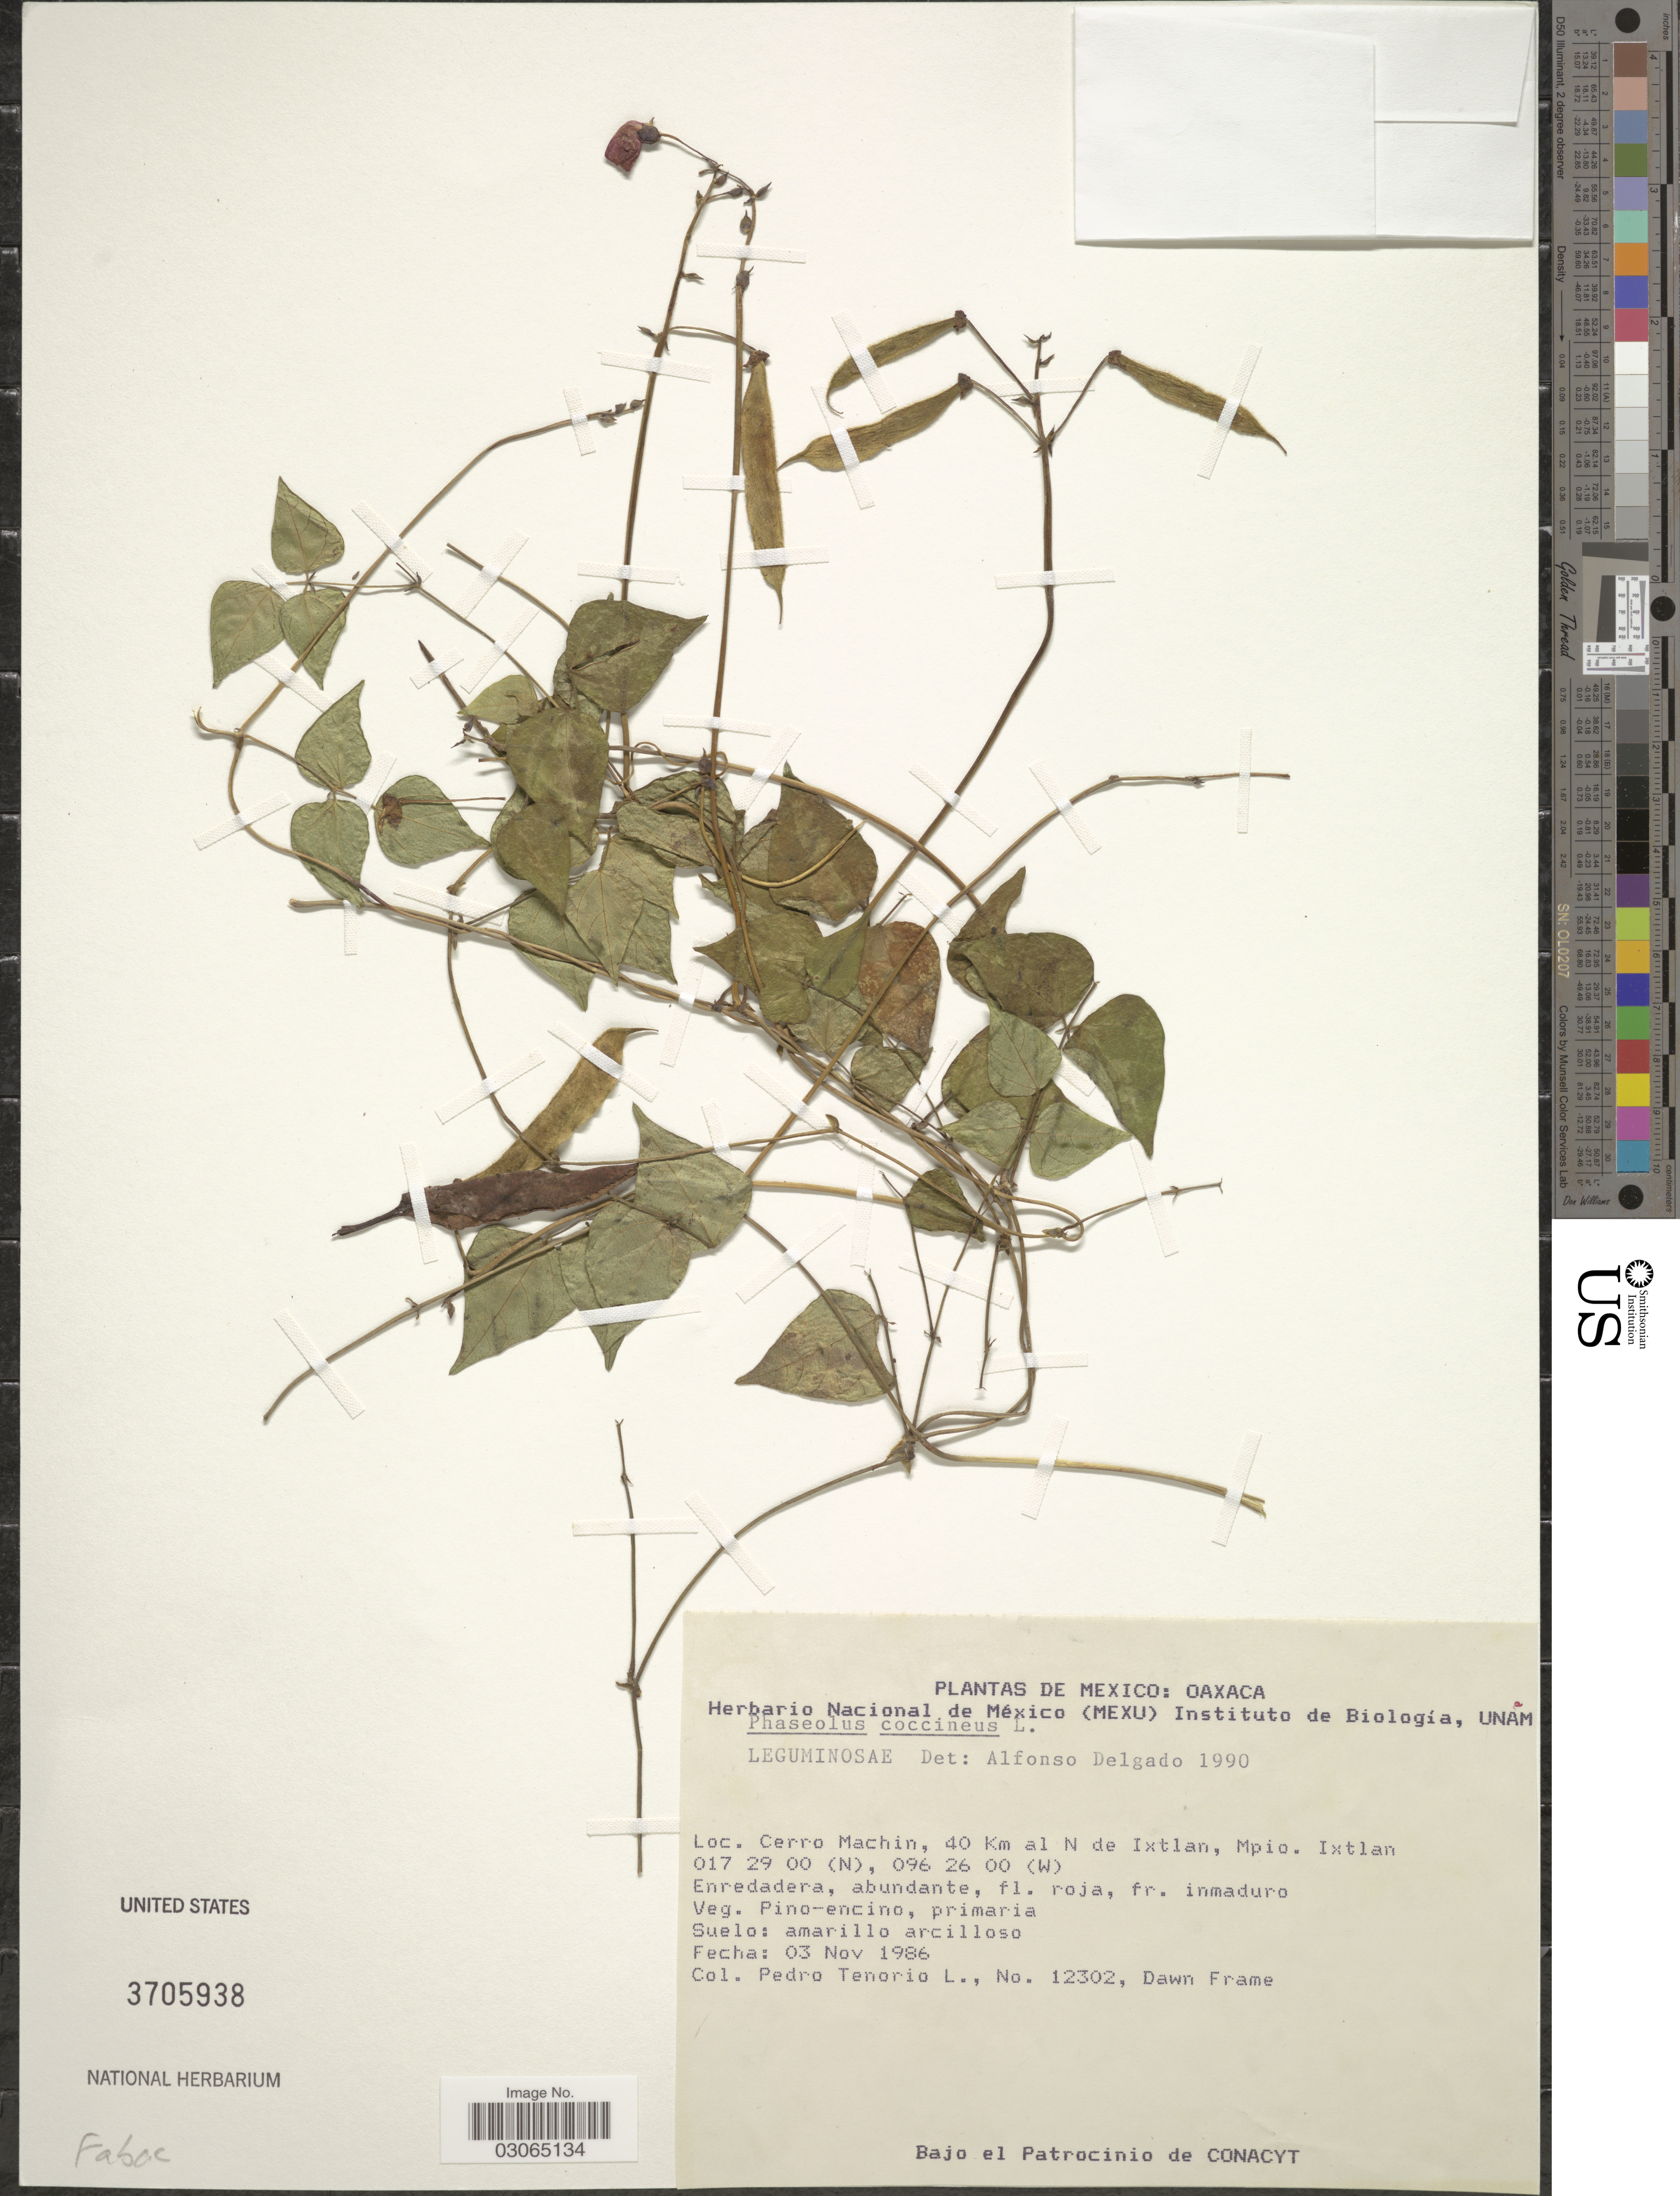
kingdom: Plantae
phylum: Tracheophyta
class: Magnoliopsida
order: Fabales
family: Fabaceae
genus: Phaseolus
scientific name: Phaseolus coccineus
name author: L.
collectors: P. Tenorio L. & D. Frame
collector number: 12302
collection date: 1986-11-03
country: Mexico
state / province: Oaxaca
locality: Cerro Machin, 40 Km al N de Ixtlan, Mpio. Ixtlan.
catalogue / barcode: US 3705938